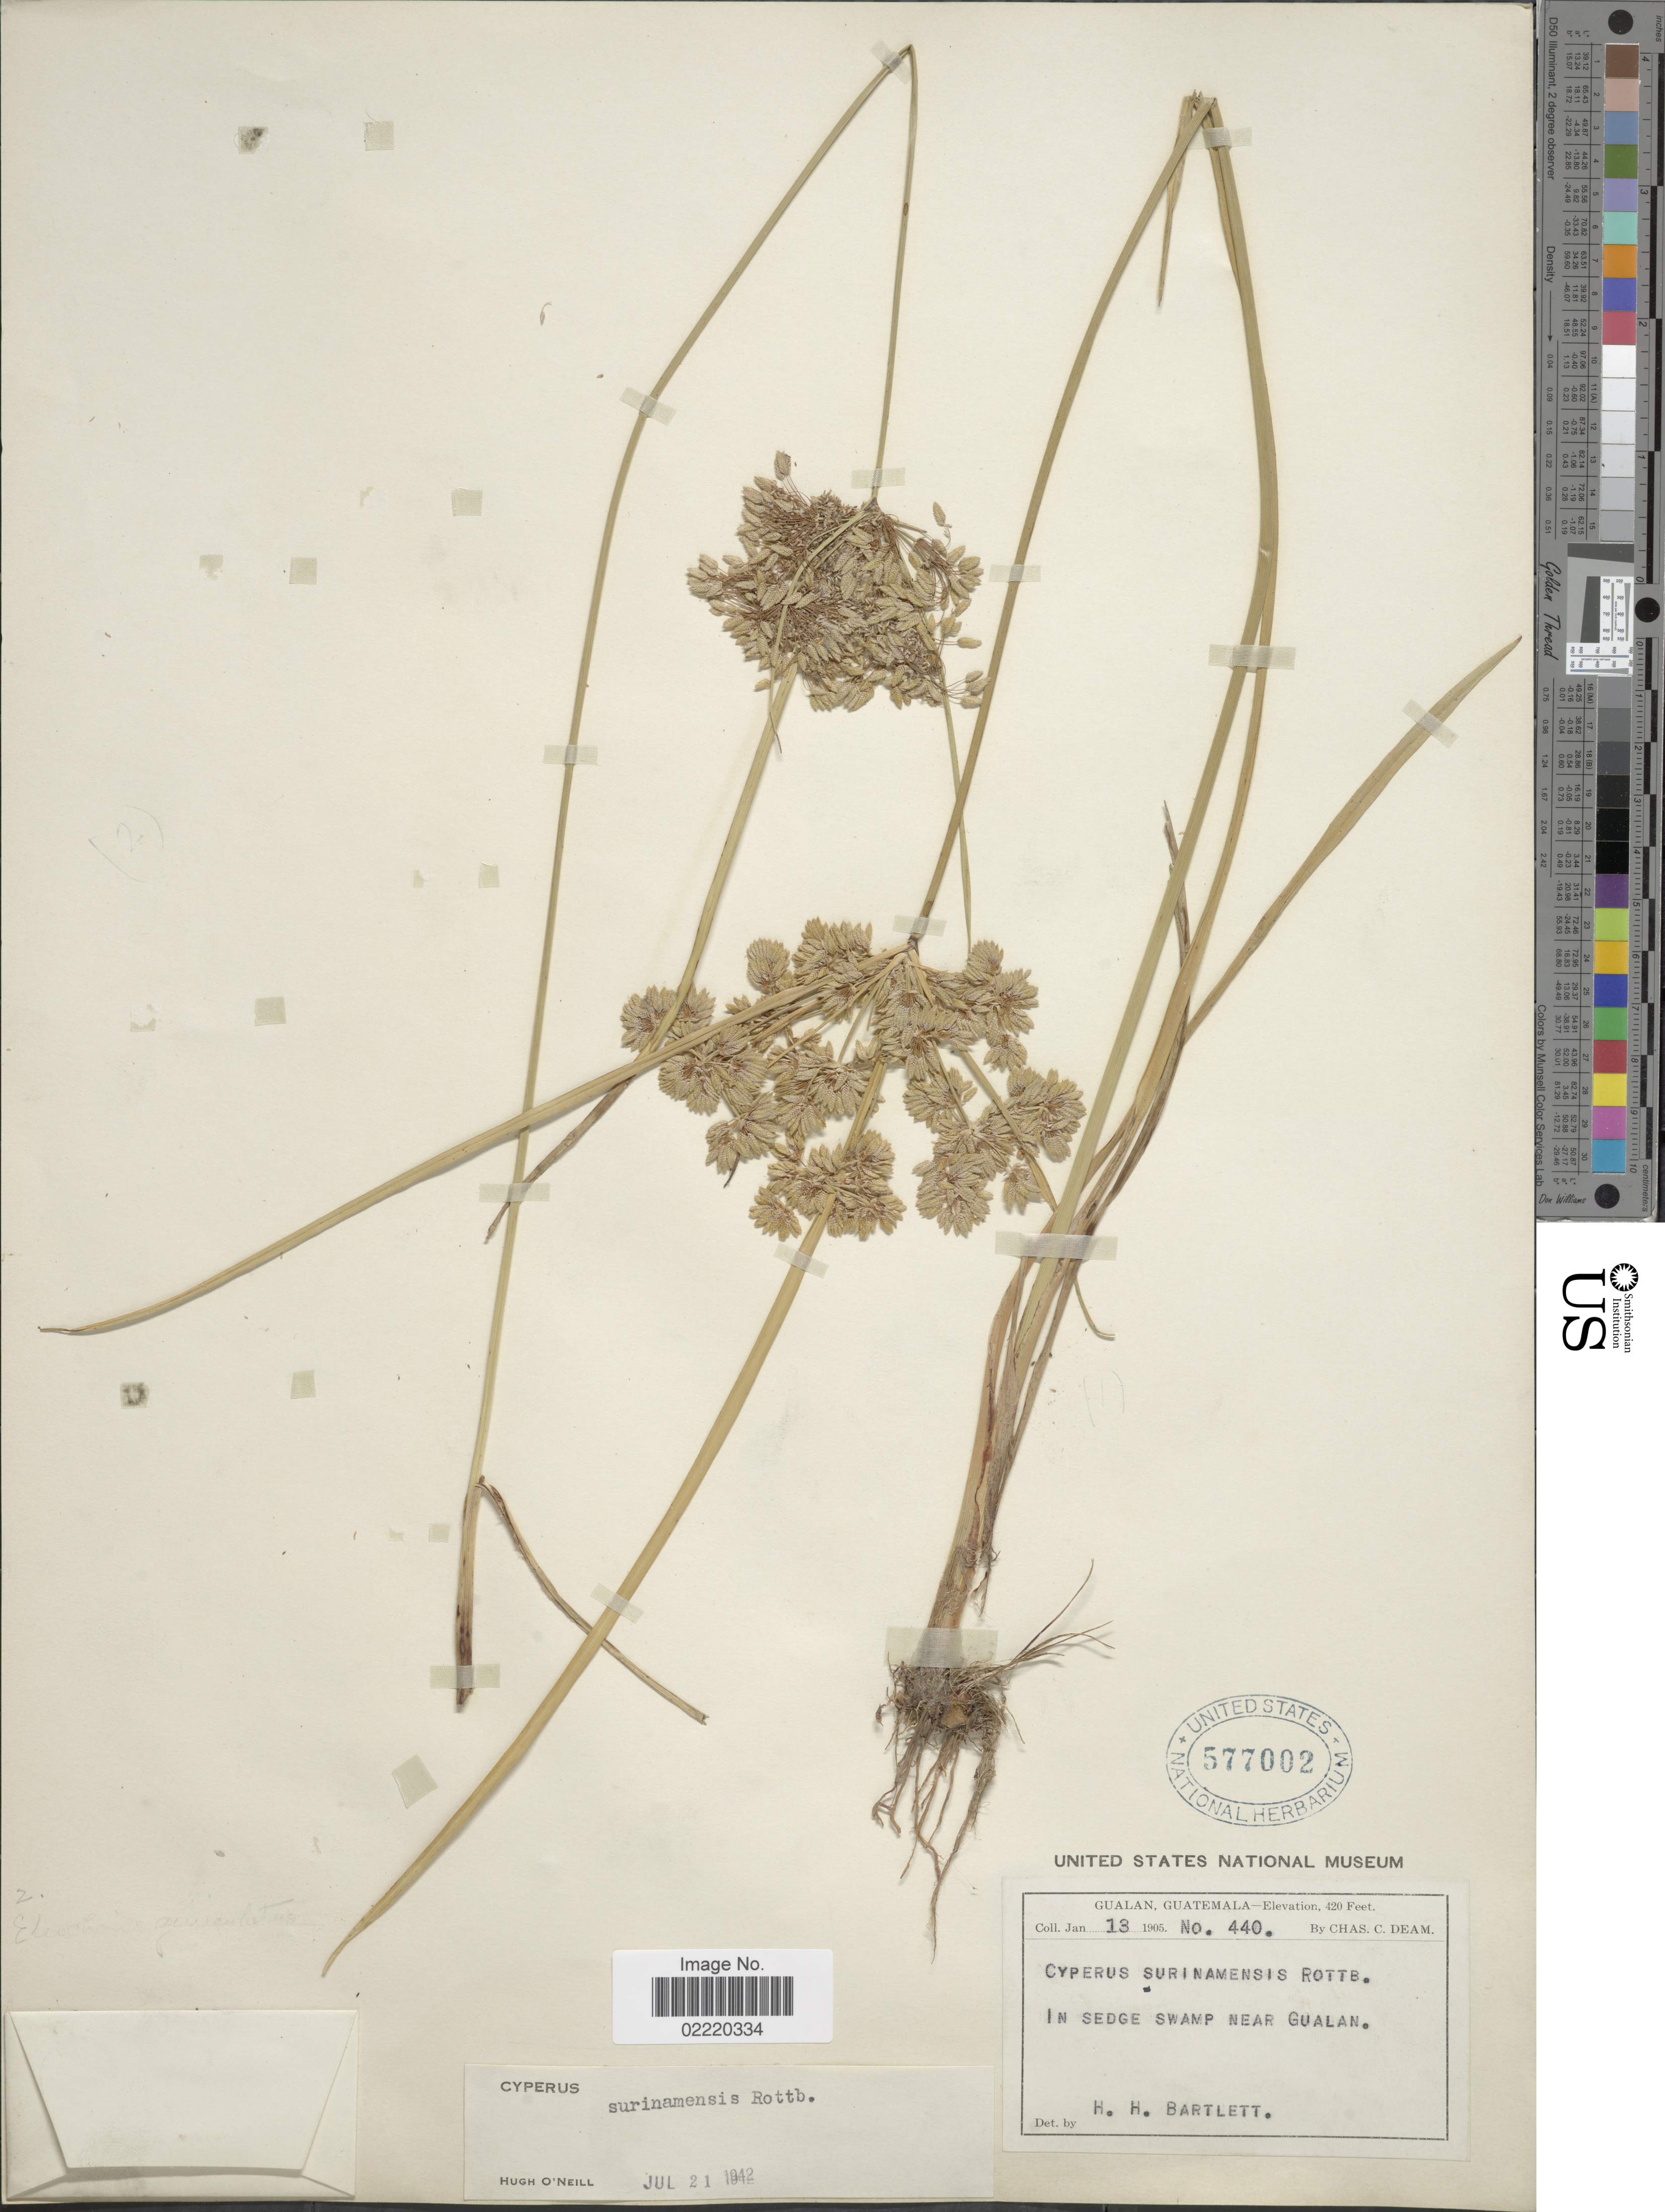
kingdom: Plantae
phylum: Tracheophyta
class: Liliopsida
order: Poales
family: Cyperaceae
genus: Cyperus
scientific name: Cyperus surinamensis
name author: Rottb.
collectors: C. C. Deam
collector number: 440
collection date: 1905-01-13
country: Guatemala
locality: In sedge swamp near Gualan.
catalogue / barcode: US 577002